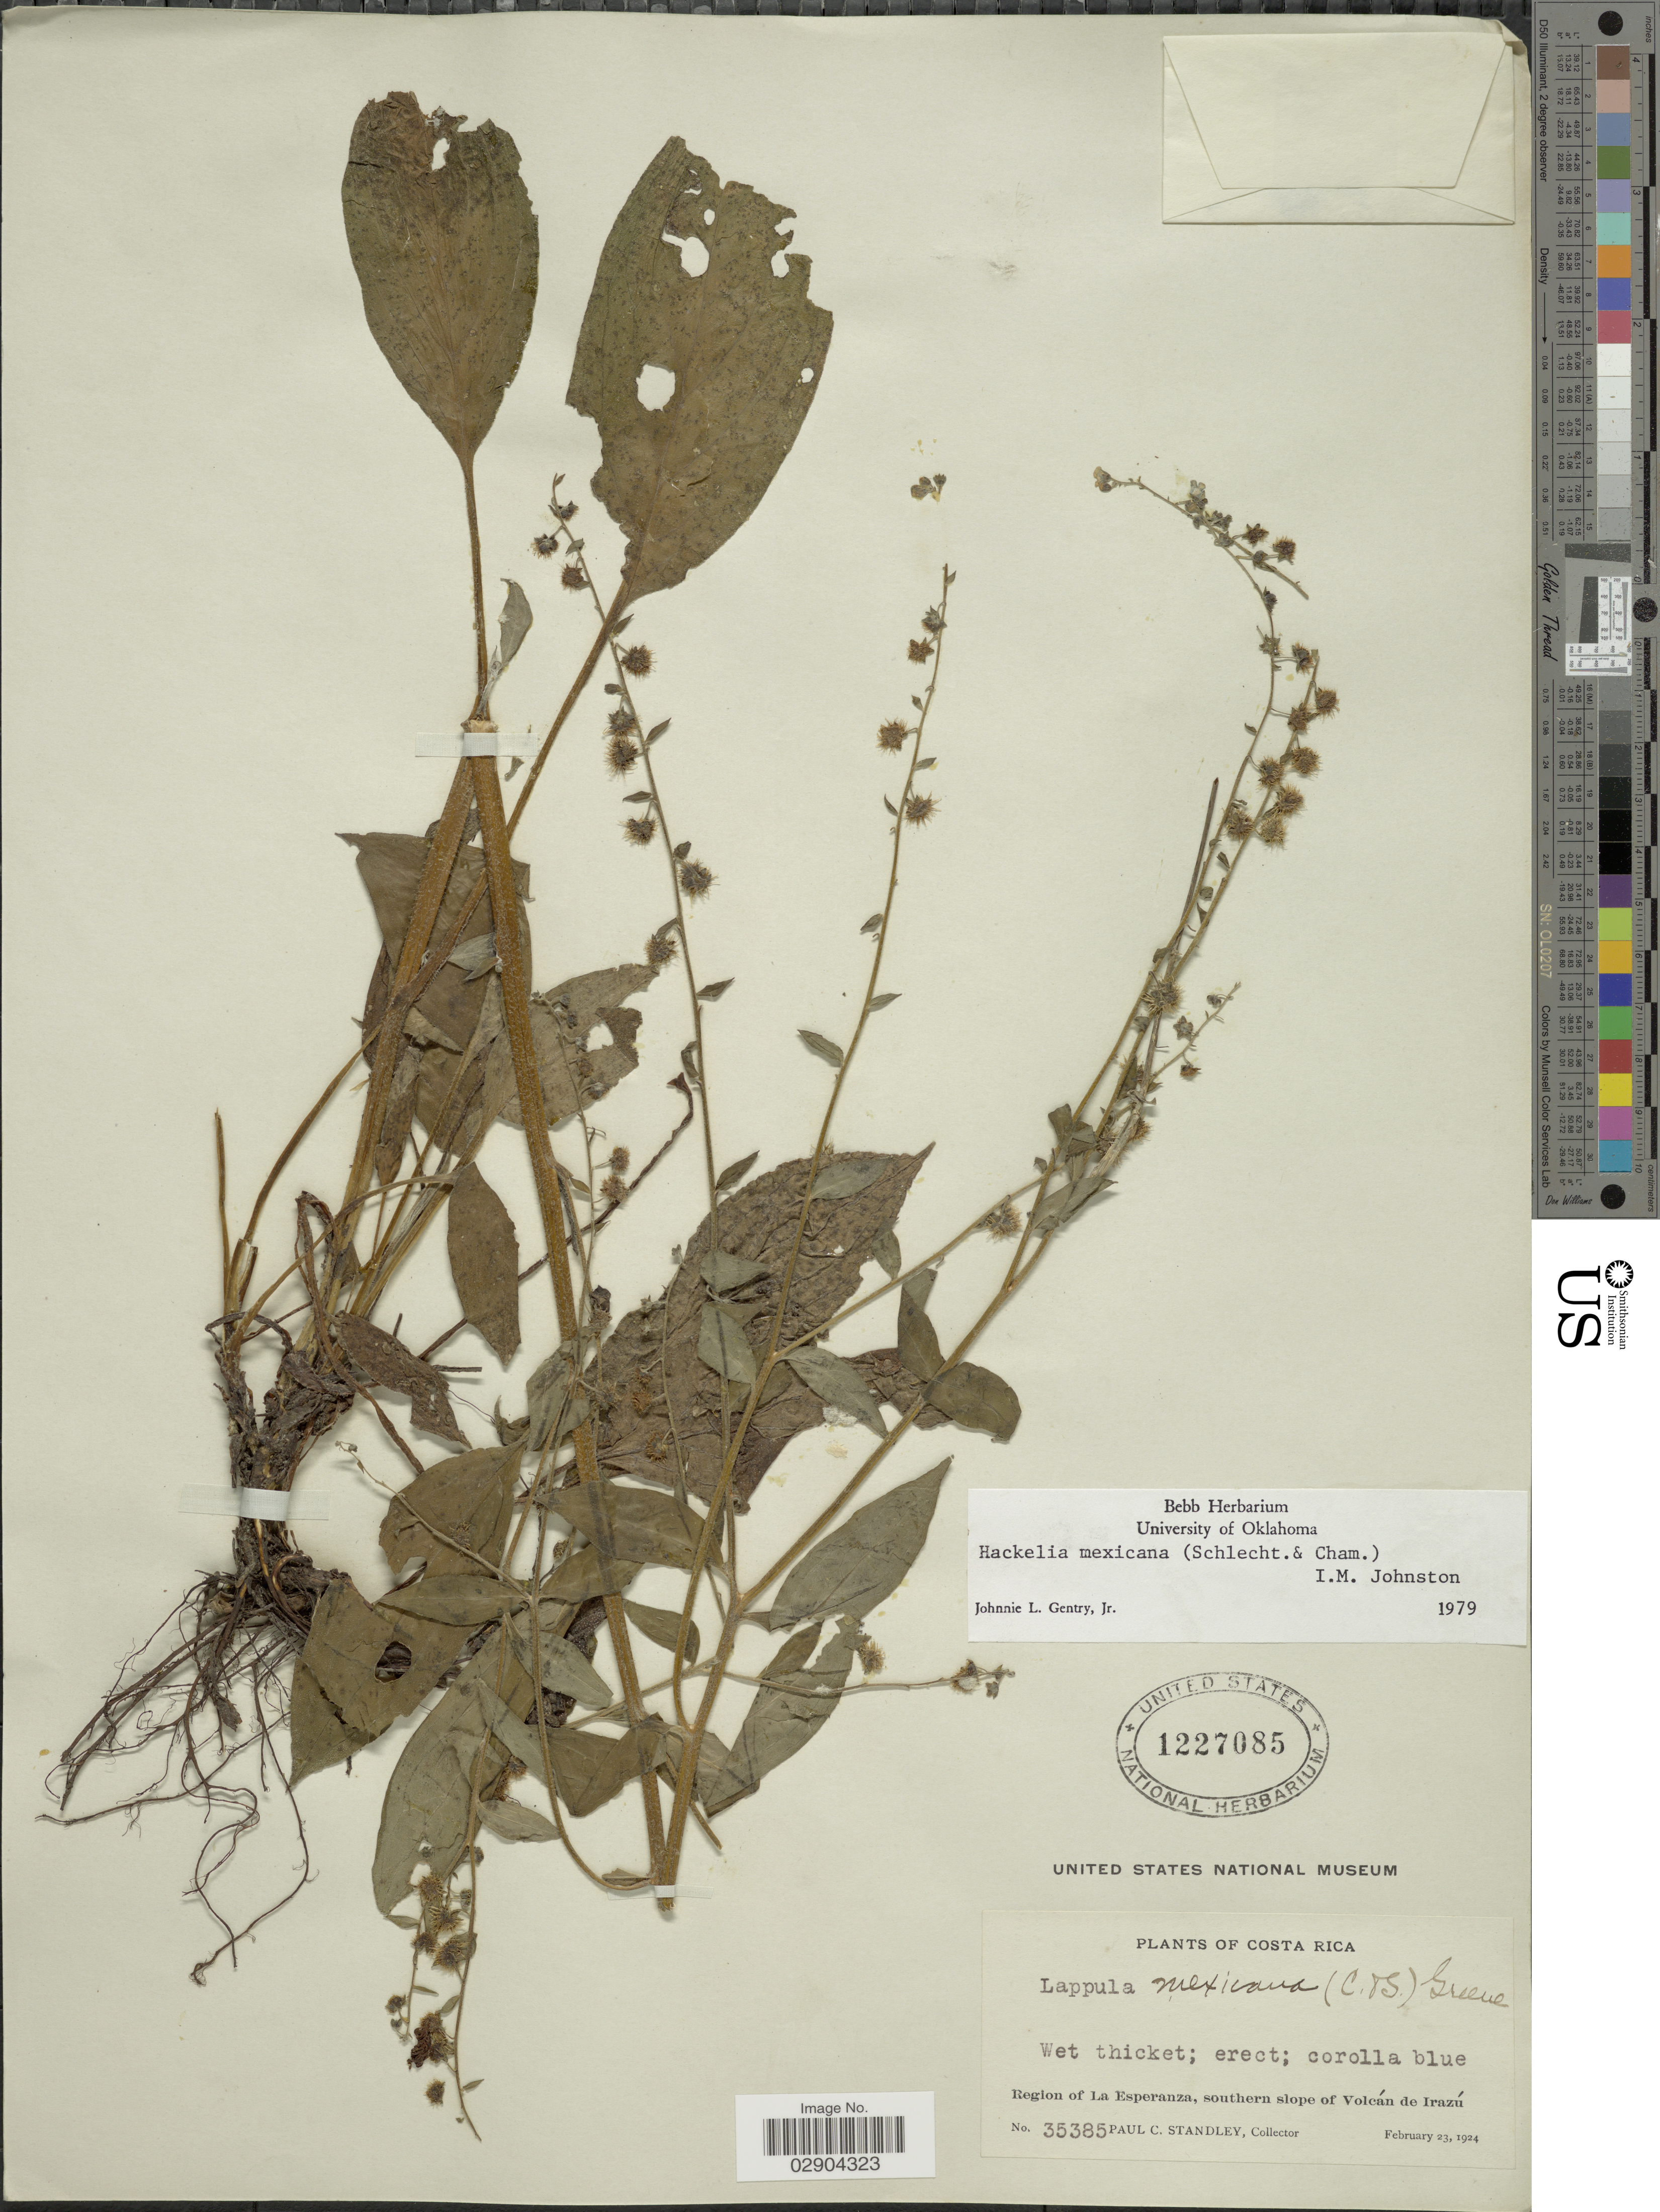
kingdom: Plantae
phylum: Tracheophyta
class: Magnoliopsida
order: Boraginales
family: Boraginaceae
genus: Hackelia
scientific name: Hackelia mexicana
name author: (Schltdl. & Cham.) I.M. Johnst.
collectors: P. C. Standley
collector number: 35385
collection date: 1924-02-23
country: Costa Rica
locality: Region of La Esperanza, southern slope of Volcán de Irazú.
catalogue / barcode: US 1227085